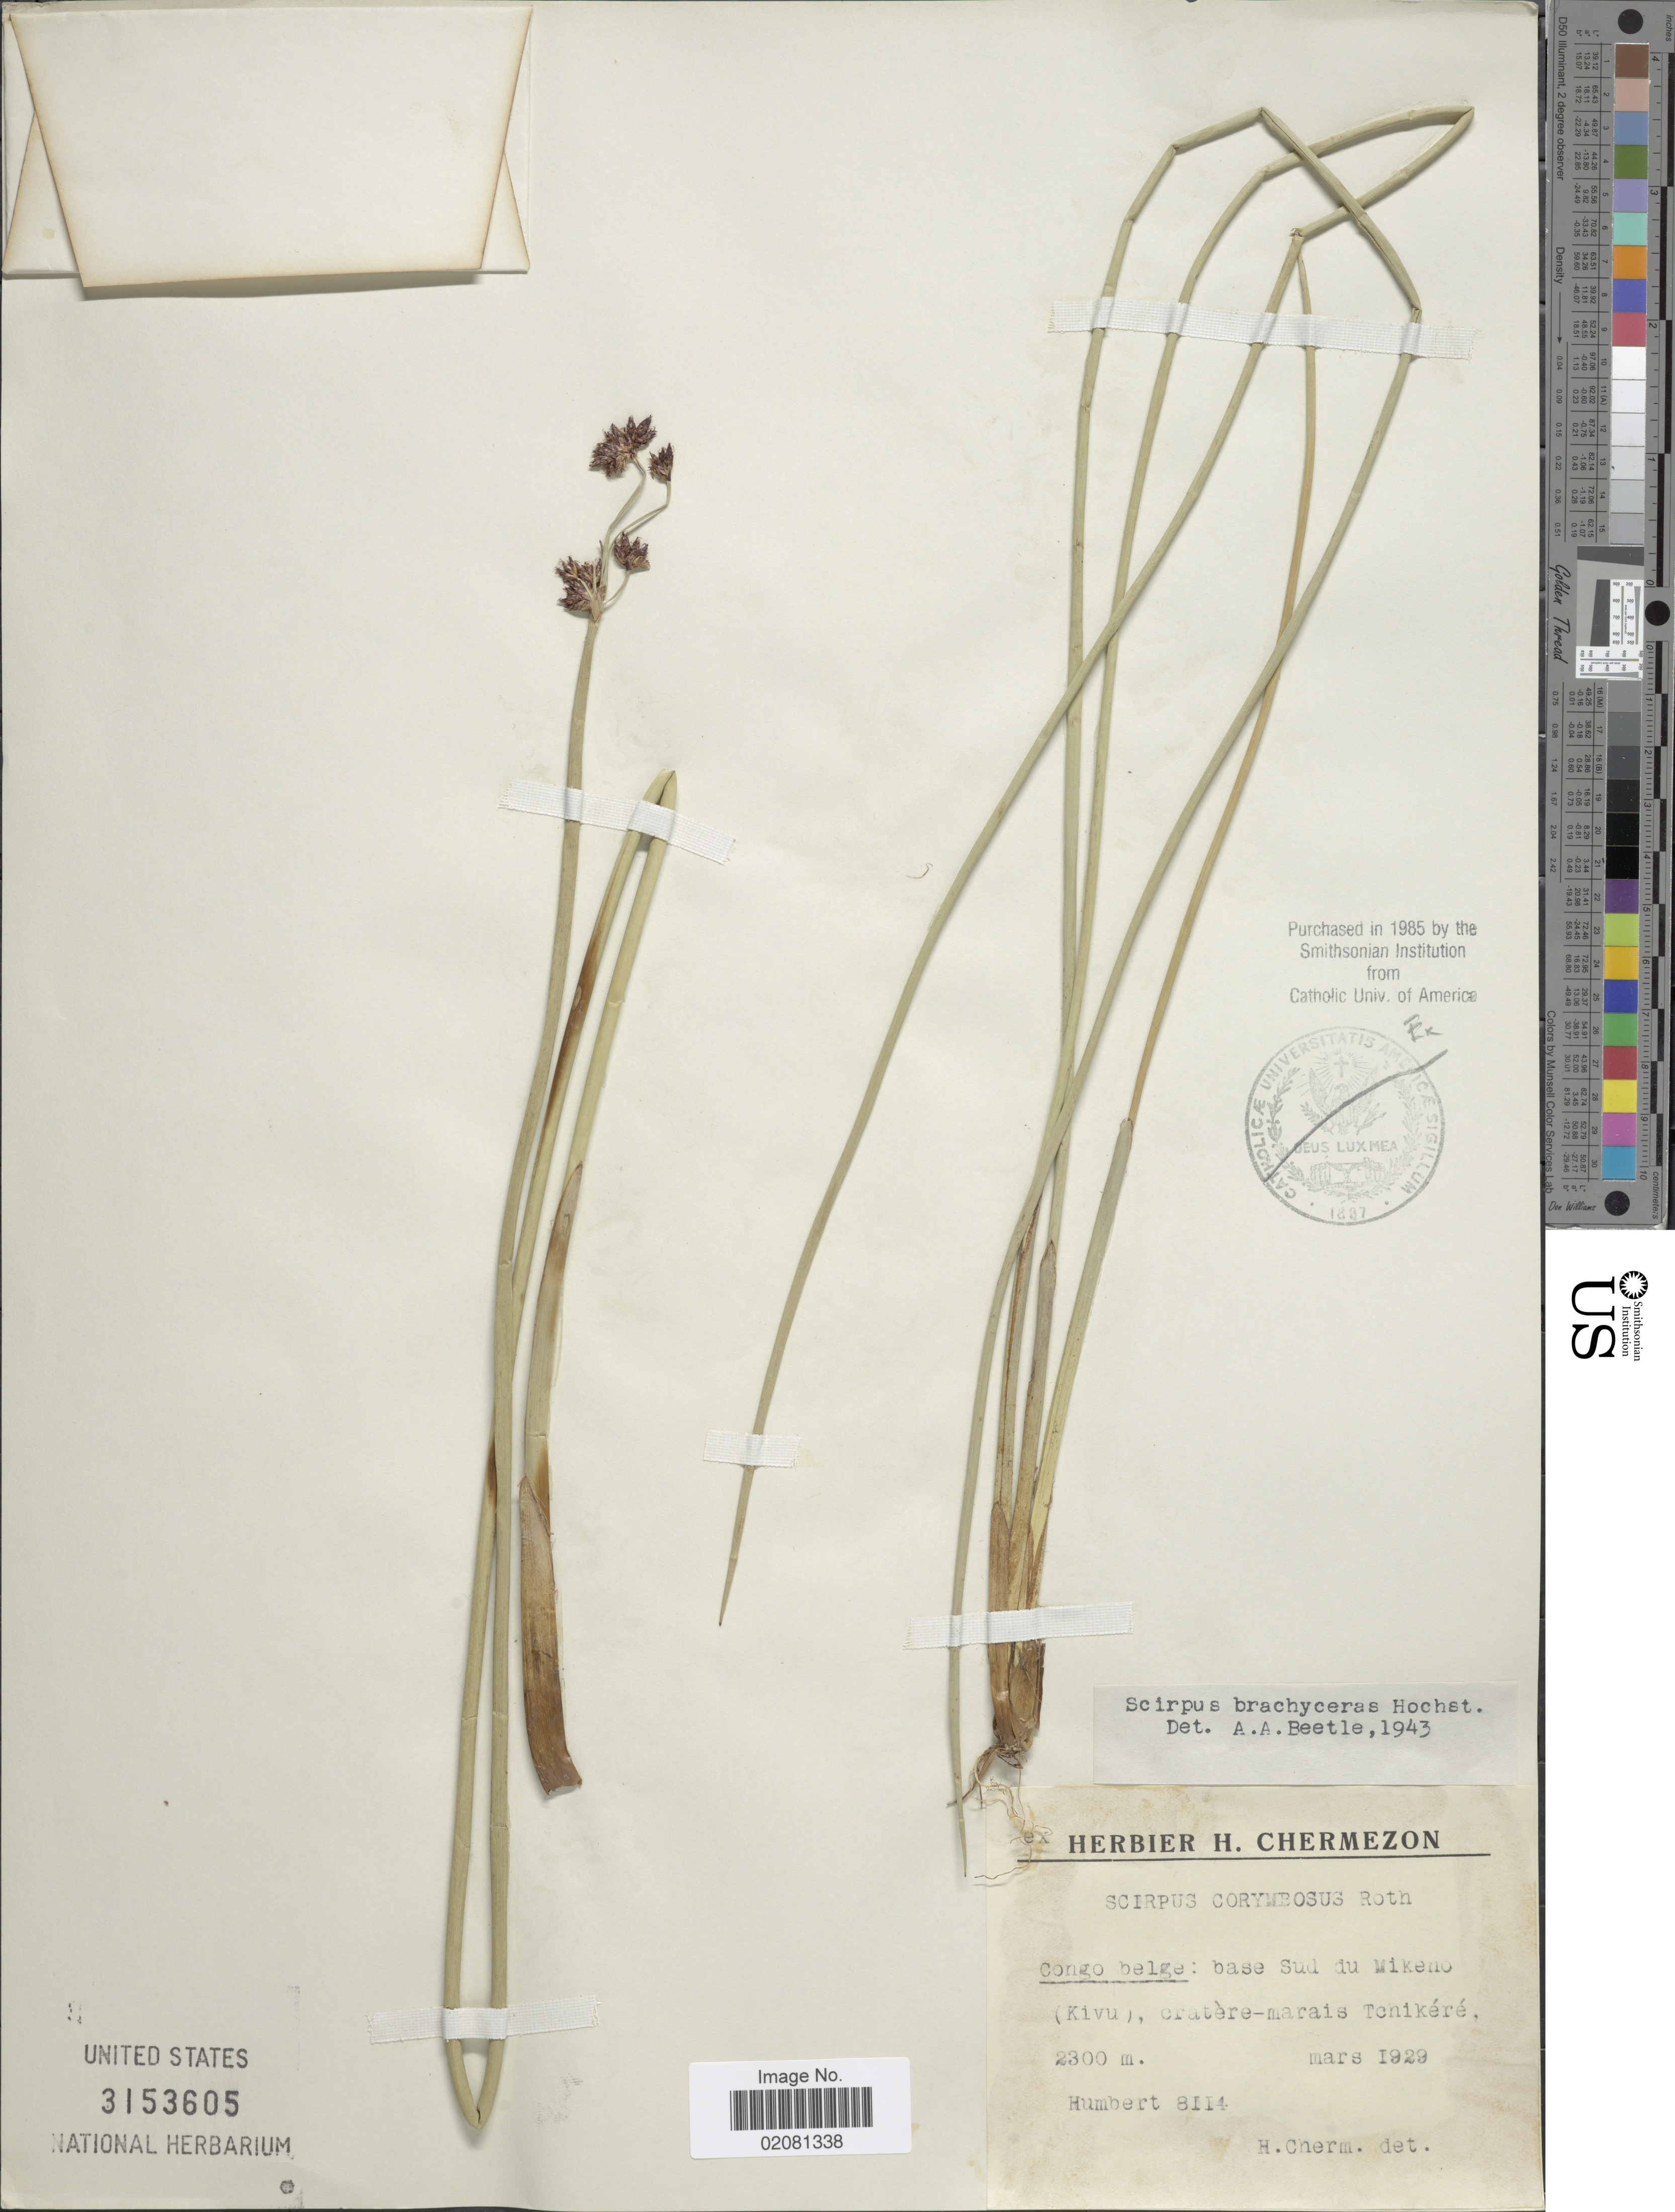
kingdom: Plantae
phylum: Tracheophyta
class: Liliopsida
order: Poales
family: Cyperaceae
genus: Schoenoplectus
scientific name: Schoenoplectus corymbosus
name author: (Roth ex Roem. & Schult.) J. Raynal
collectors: -- Humbert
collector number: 8114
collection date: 1929-03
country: Congo, Democratic Republic of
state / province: Sud-Kivu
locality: Congo Belge: base Sud du Mikeno (Kivu), cratere-marais Tchikere.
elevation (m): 2300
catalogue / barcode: US 3153605